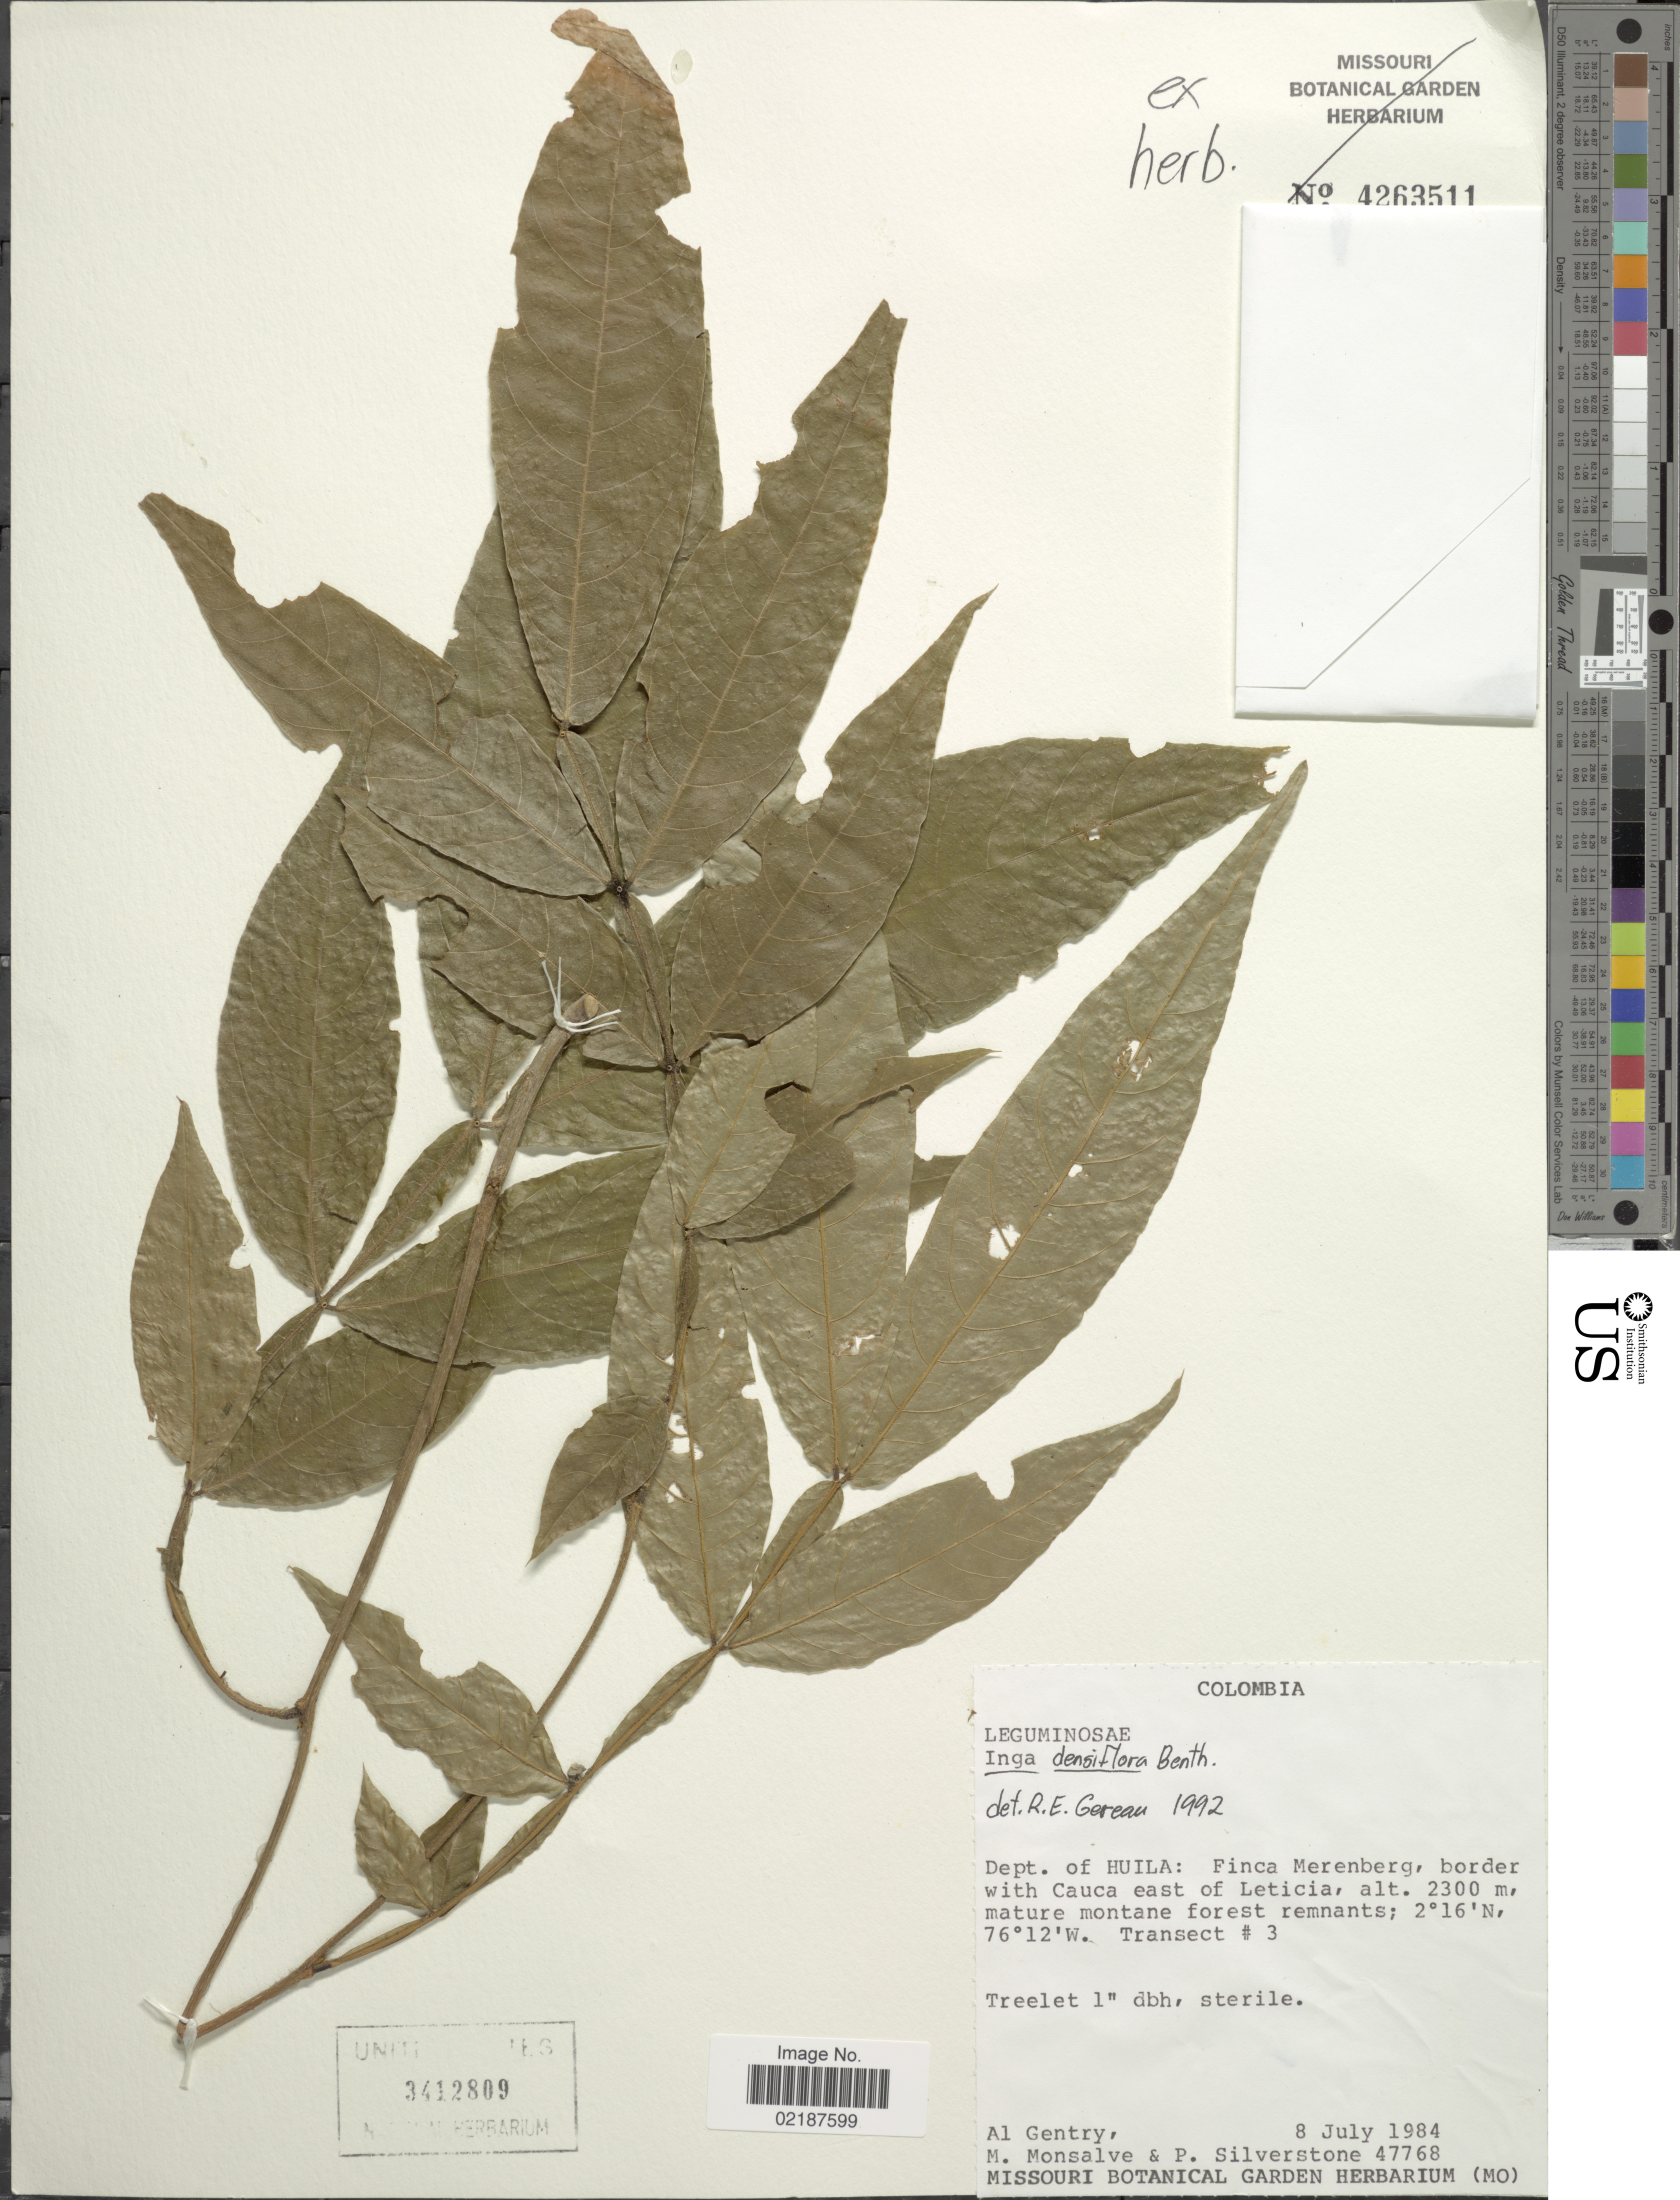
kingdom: Plantae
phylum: Tracheophyta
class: Magnoliopsida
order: Fabales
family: Fabaceae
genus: Inga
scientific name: Inga densiflora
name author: Benth.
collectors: A. H. Gentry, M. Monsalve & P. Silverstone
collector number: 47768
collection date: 1984-07-08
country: Colombia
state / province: Huila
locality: Dept. of Huila: Finca Merenberg, border with Cauca east of Leticia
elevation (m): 2300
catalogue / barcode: US 3412809